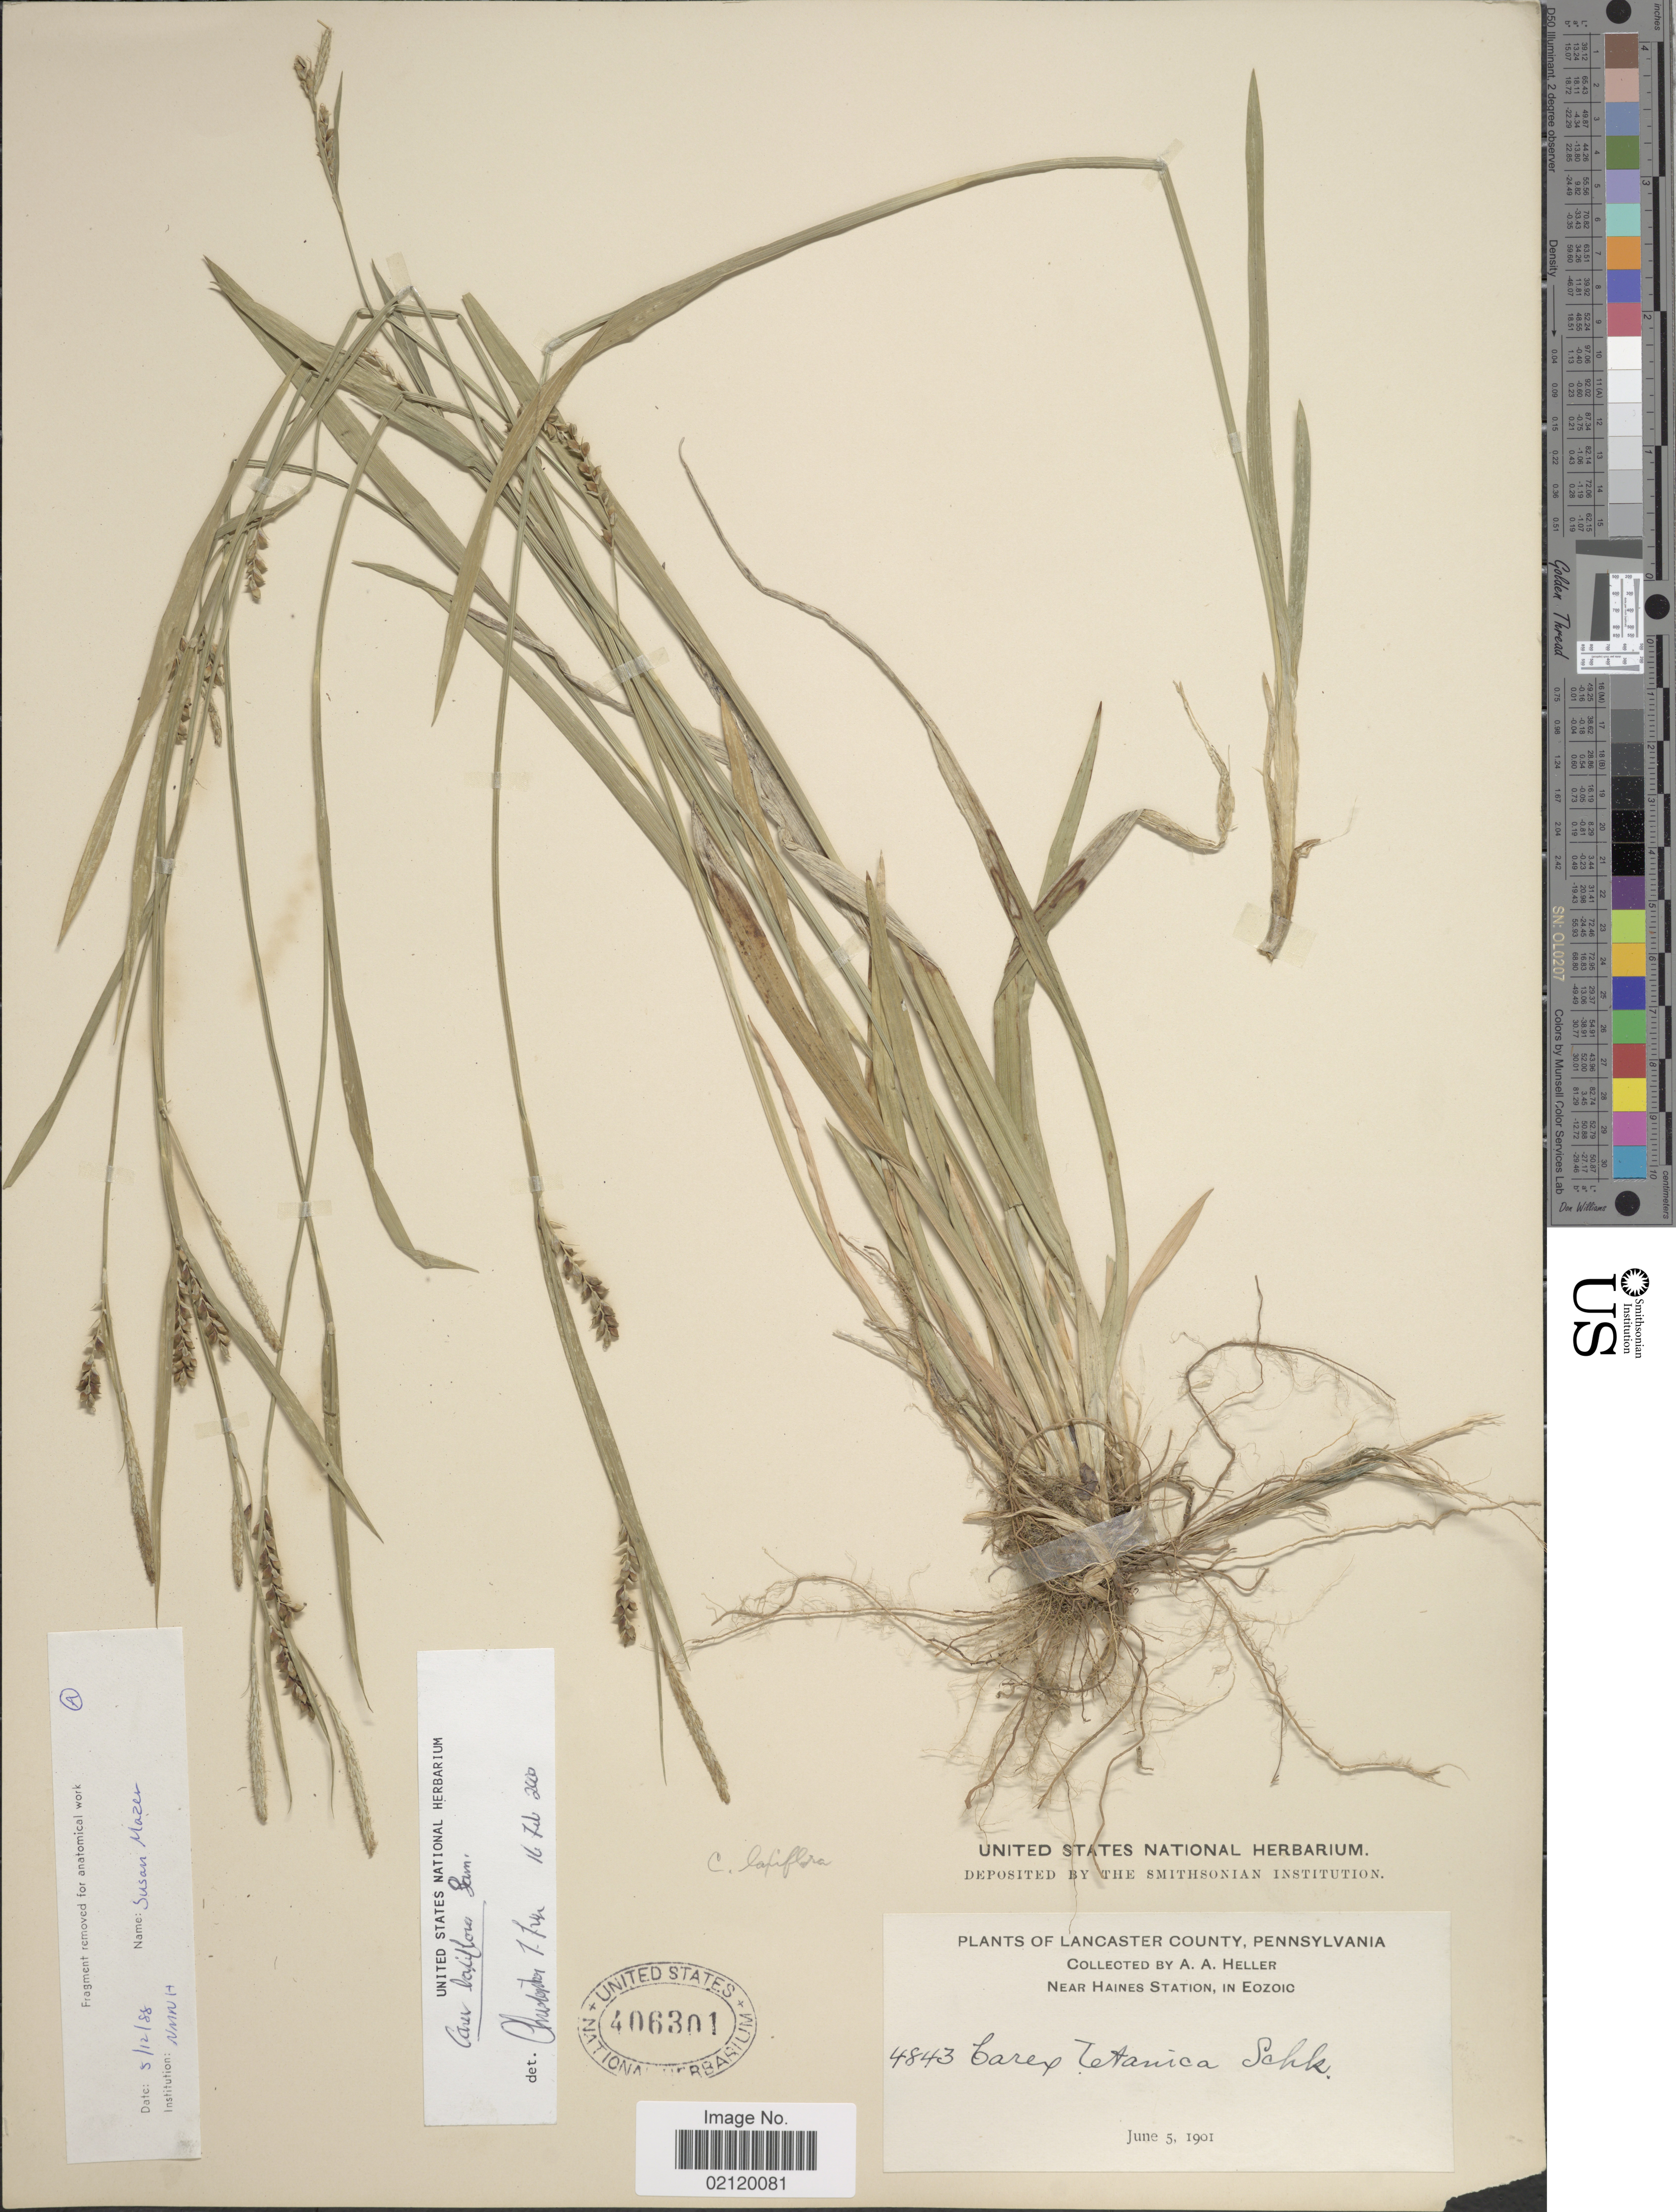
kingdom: Plantae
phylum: Tracheophyta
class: Liliopsida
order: Poales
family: Cyperaceae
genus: Carex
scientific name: Carex laxiflora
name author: Lam.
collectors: A. A. Heller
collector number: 4843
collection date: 1901-06-05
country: United States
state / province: Pennsylvania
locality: Lancaster County. Near Haines Station, in Eozoic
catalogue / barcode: US 406301